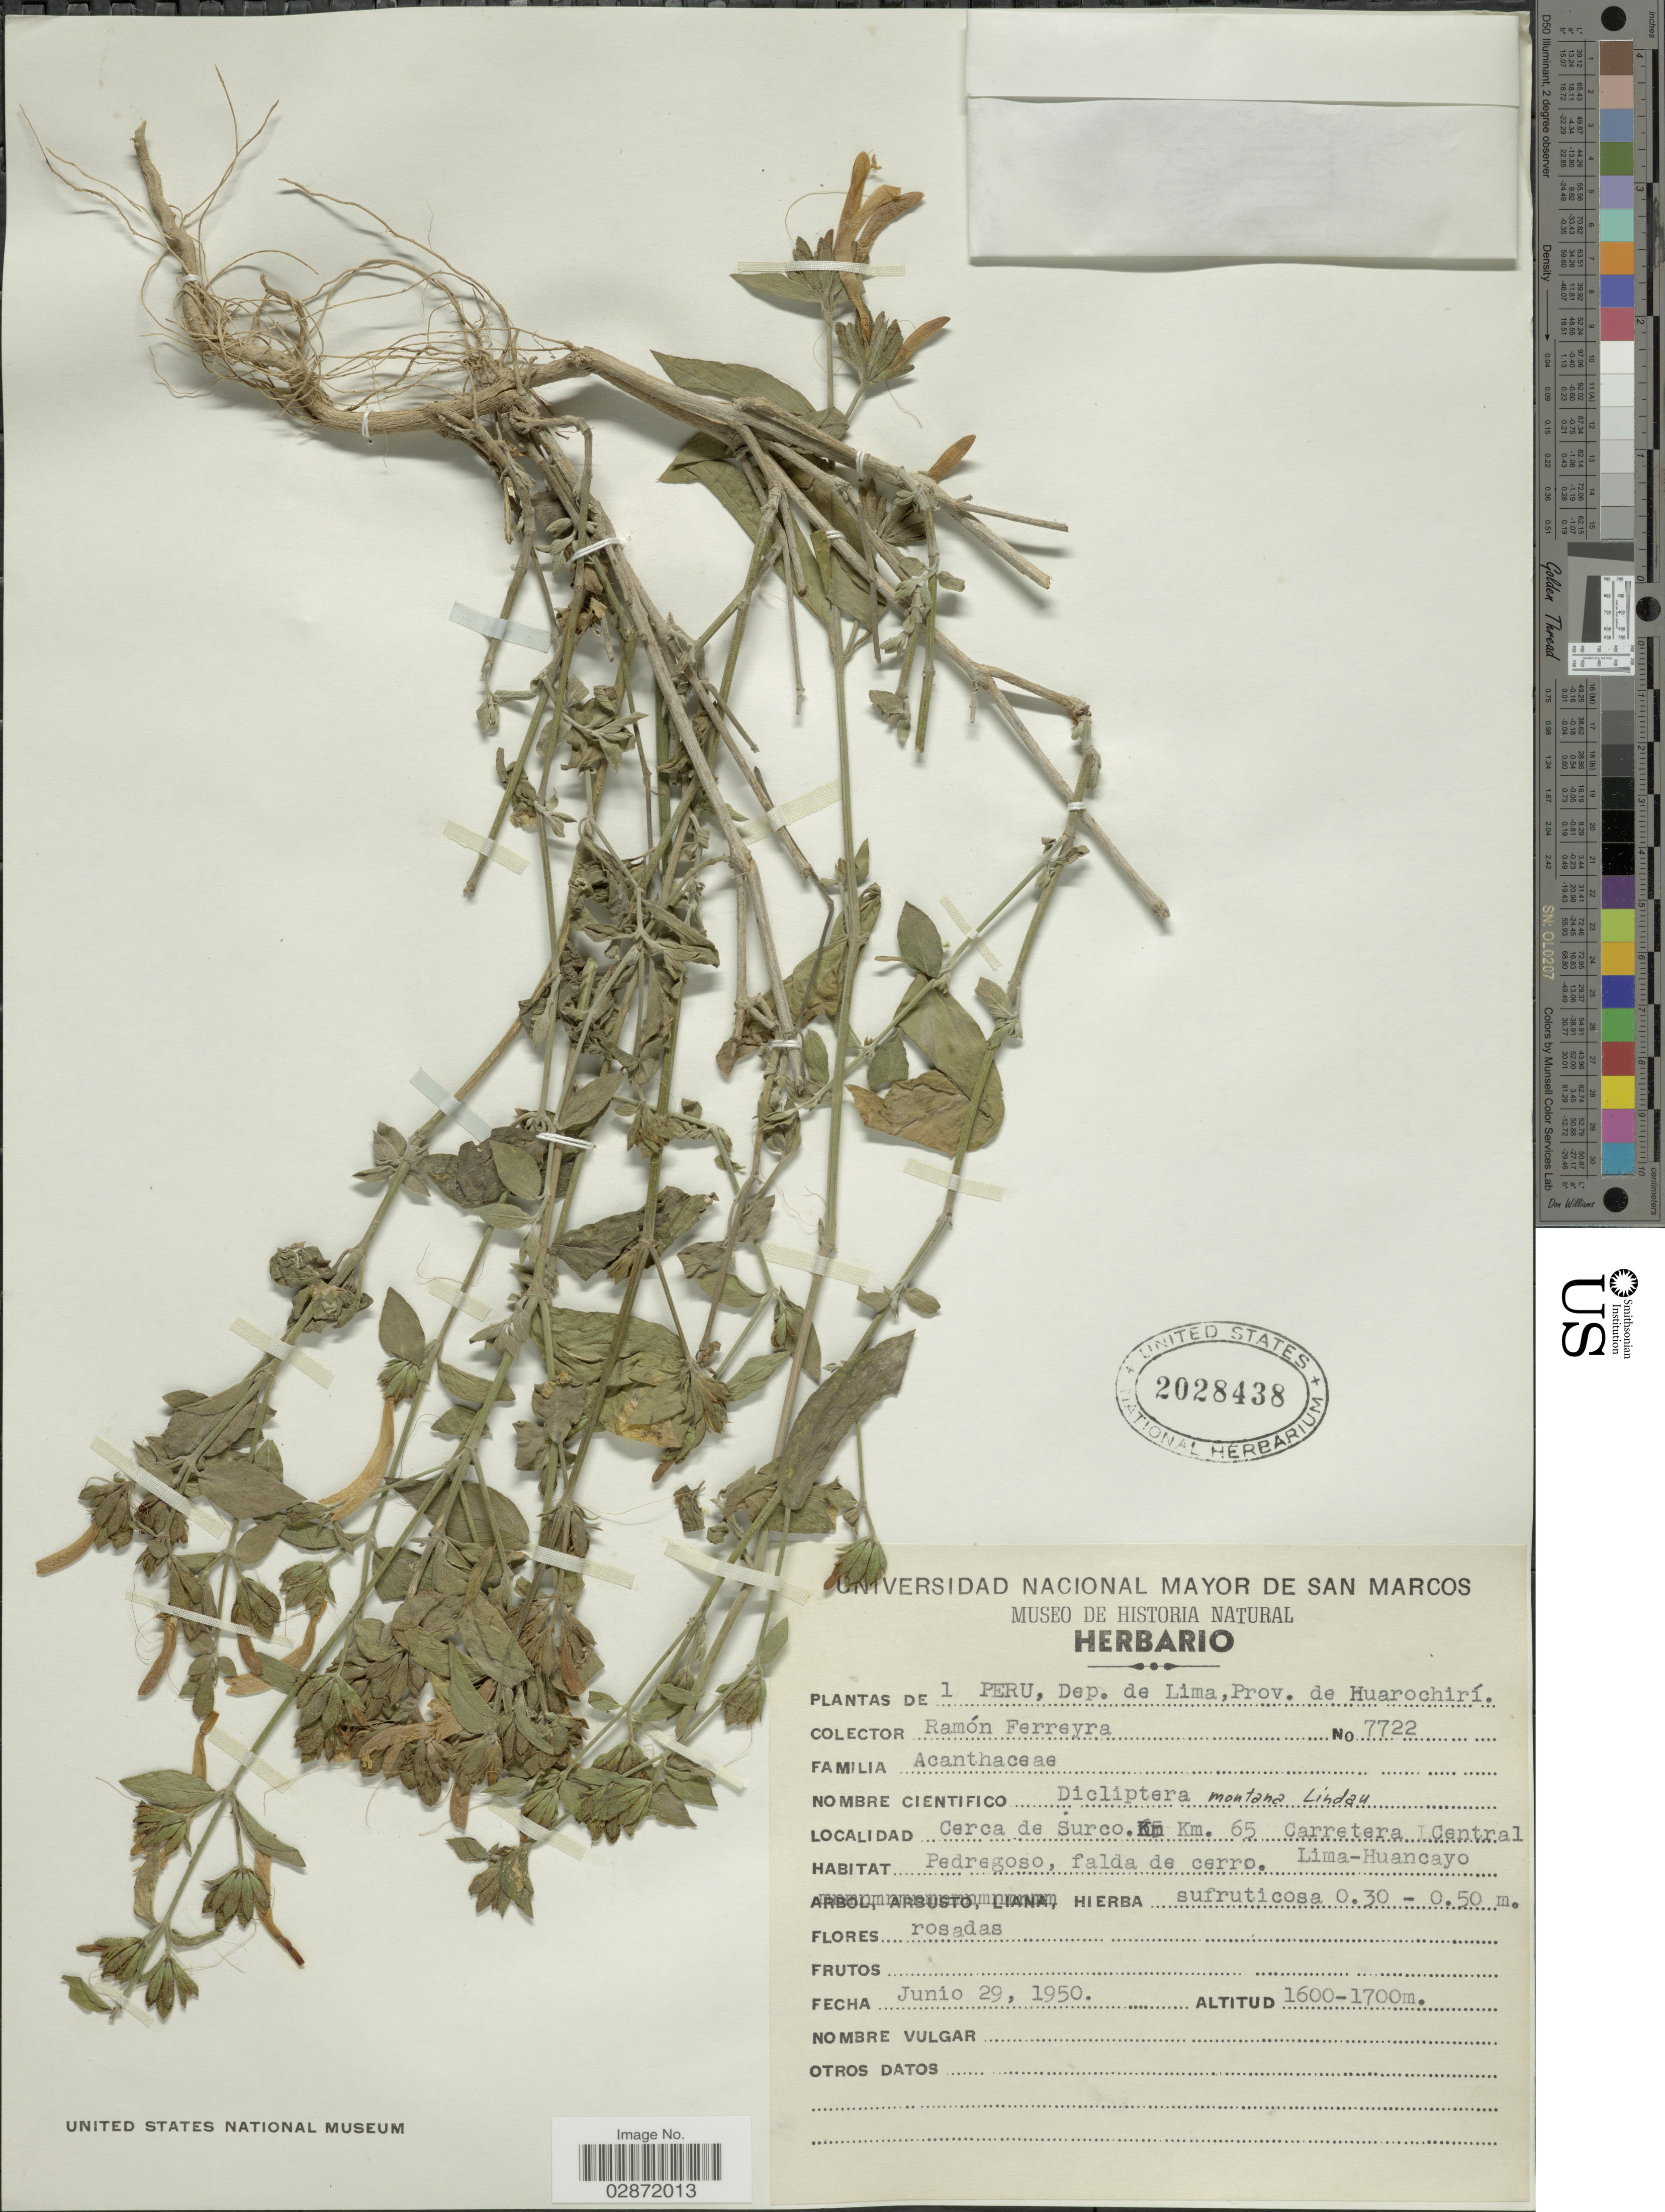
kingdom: Plantae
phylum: Tracheophyta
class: Magnoliopsida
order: Lamiales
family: Acanthaceae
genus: Dicliptera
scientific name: Dicliptera montana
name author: Lindau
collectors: R. A. Ferreyra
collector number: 7722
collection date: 1950-06-29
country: Peru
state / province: Lima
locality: Dep. de Lima. Prov. de Huarochirí. Cerca de Surco. Km. 65 Carretera Central. Lima-Huancayo.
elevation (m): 1600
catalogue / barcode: US 2028438